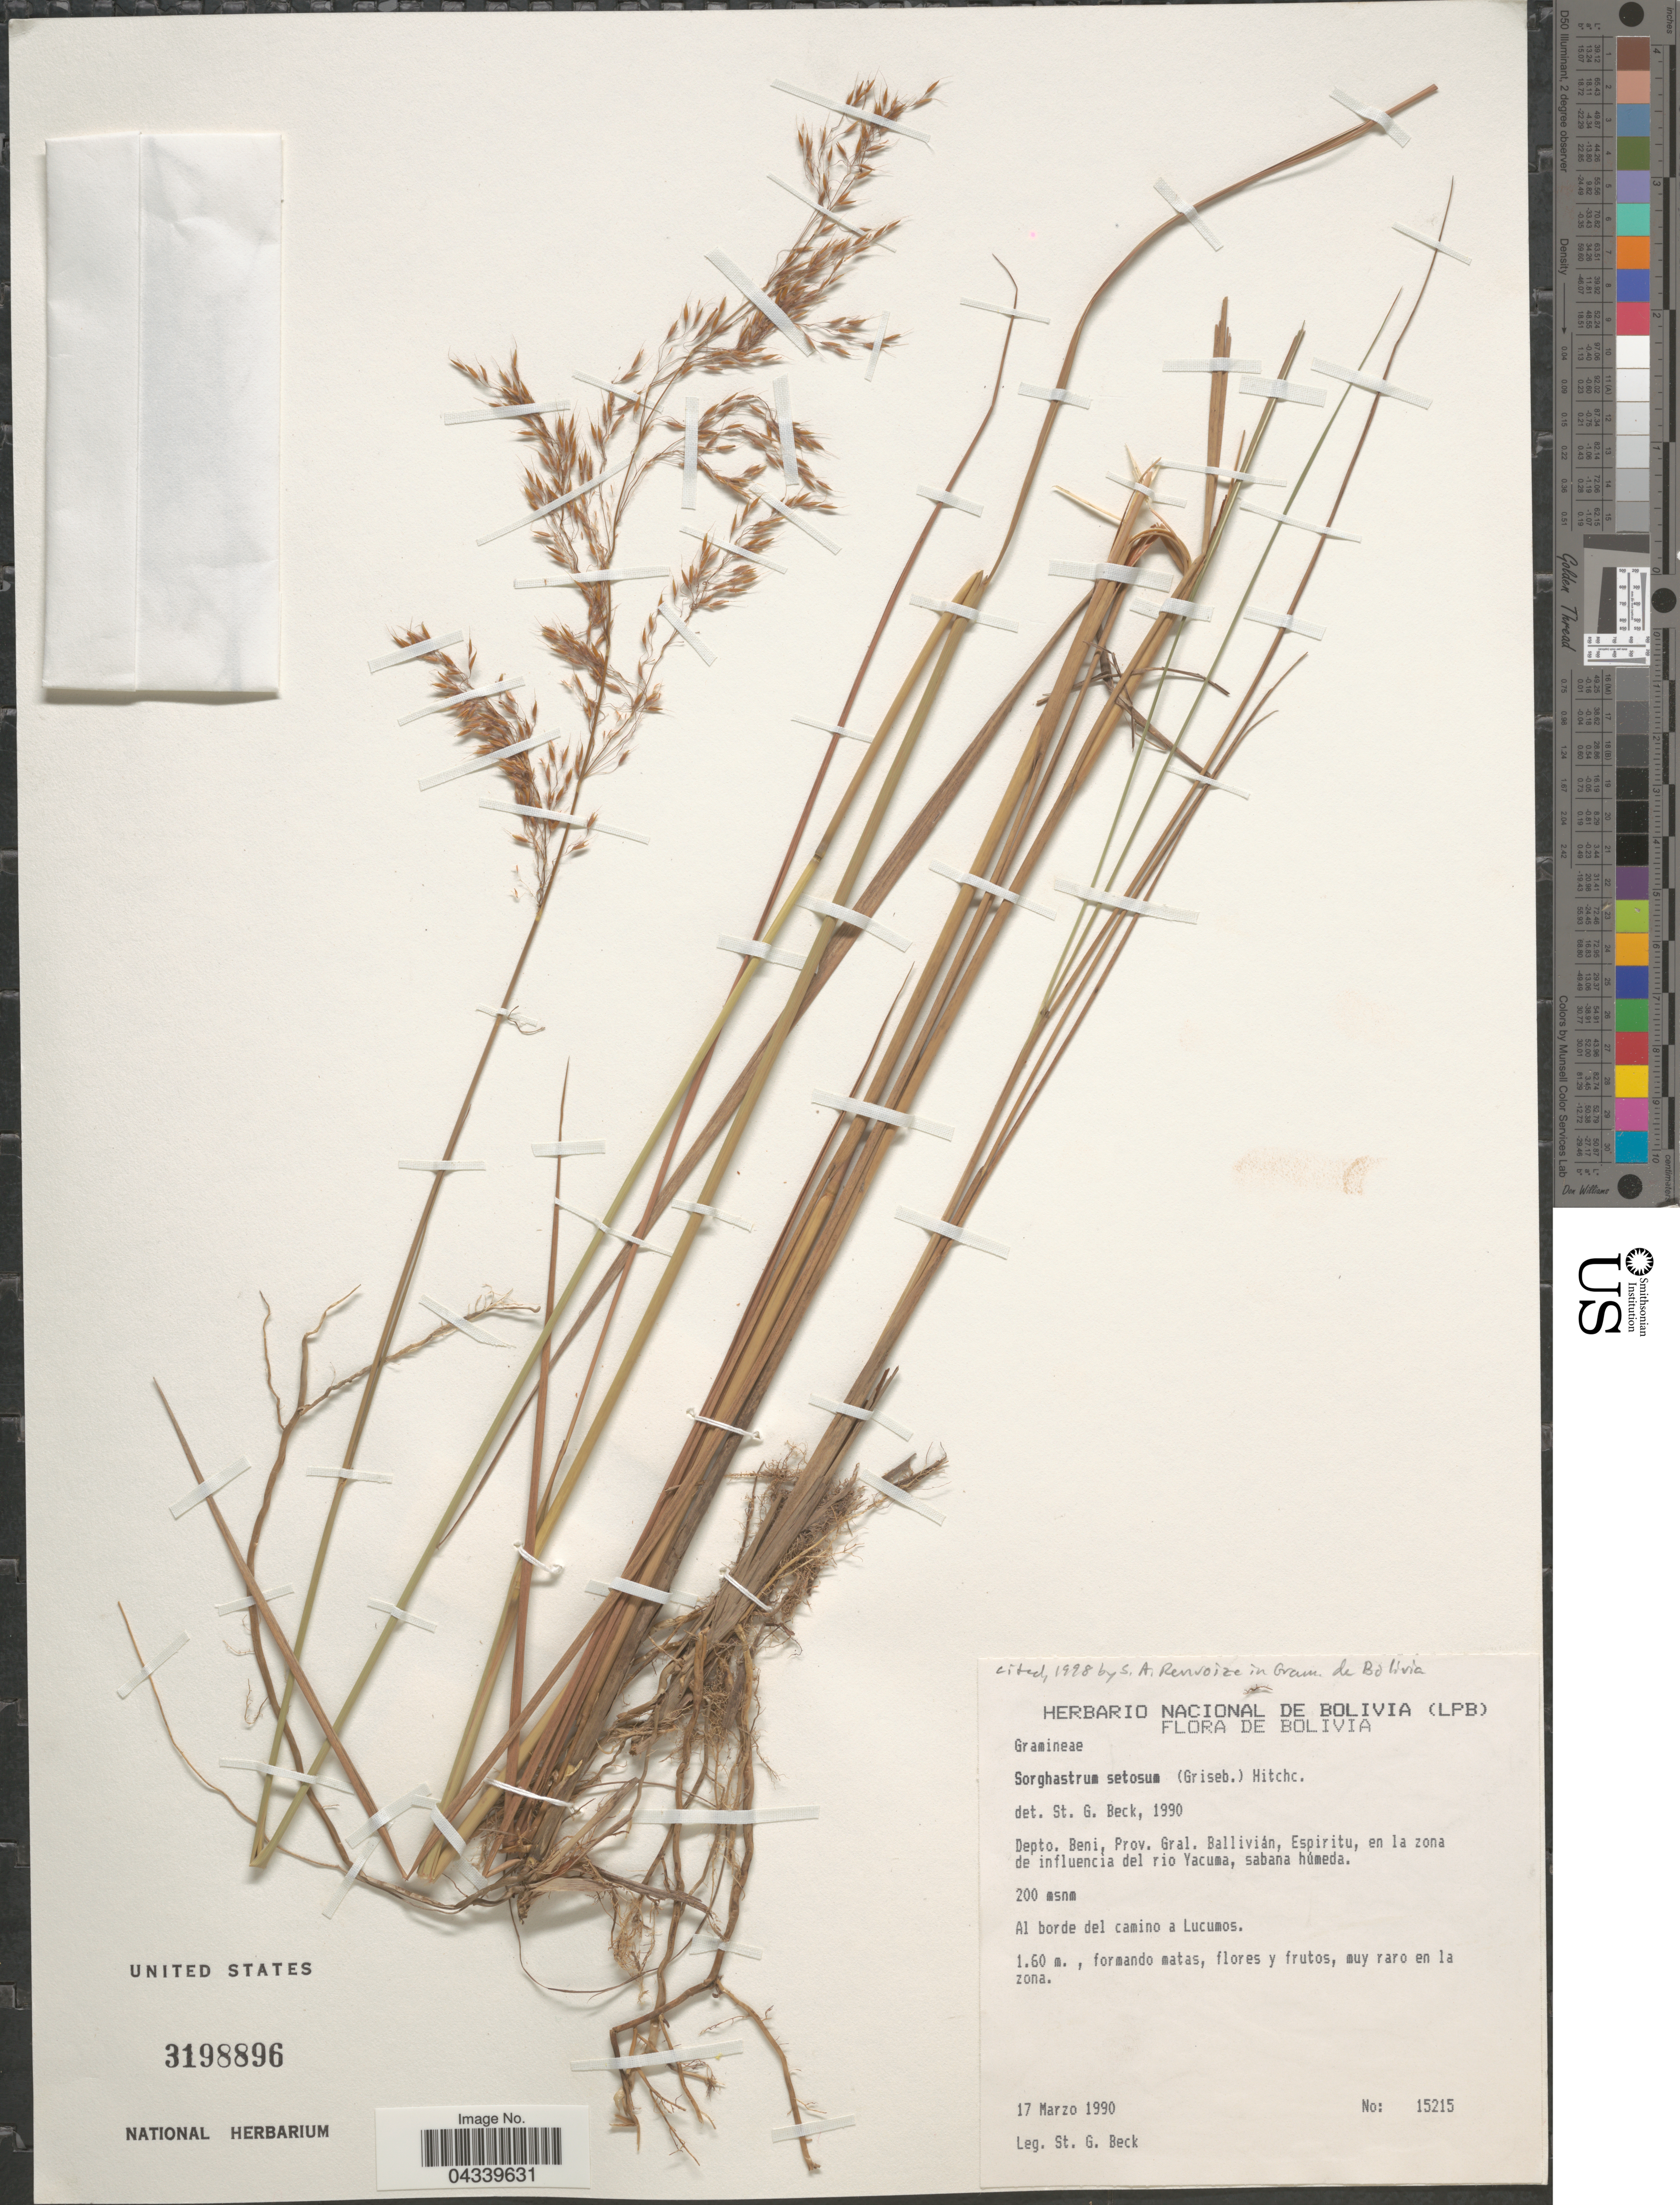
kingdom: Plantae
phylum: Tracheophyta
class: Liliopsida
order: Poales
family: Poaceae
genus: Sorghastrum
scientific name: Sorghastrum setosum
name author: (Griseb.) Hitchc.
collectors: S. G. Beck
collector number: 15215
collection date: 1990-03-17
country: Bolivia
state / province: Beni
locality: Depto. Beni, Prov. Gral. Ballivián, Espiritu, en la zona de influencia del rio Yacuma, sabana húmeda.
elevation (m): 200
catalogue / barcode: US 3198896